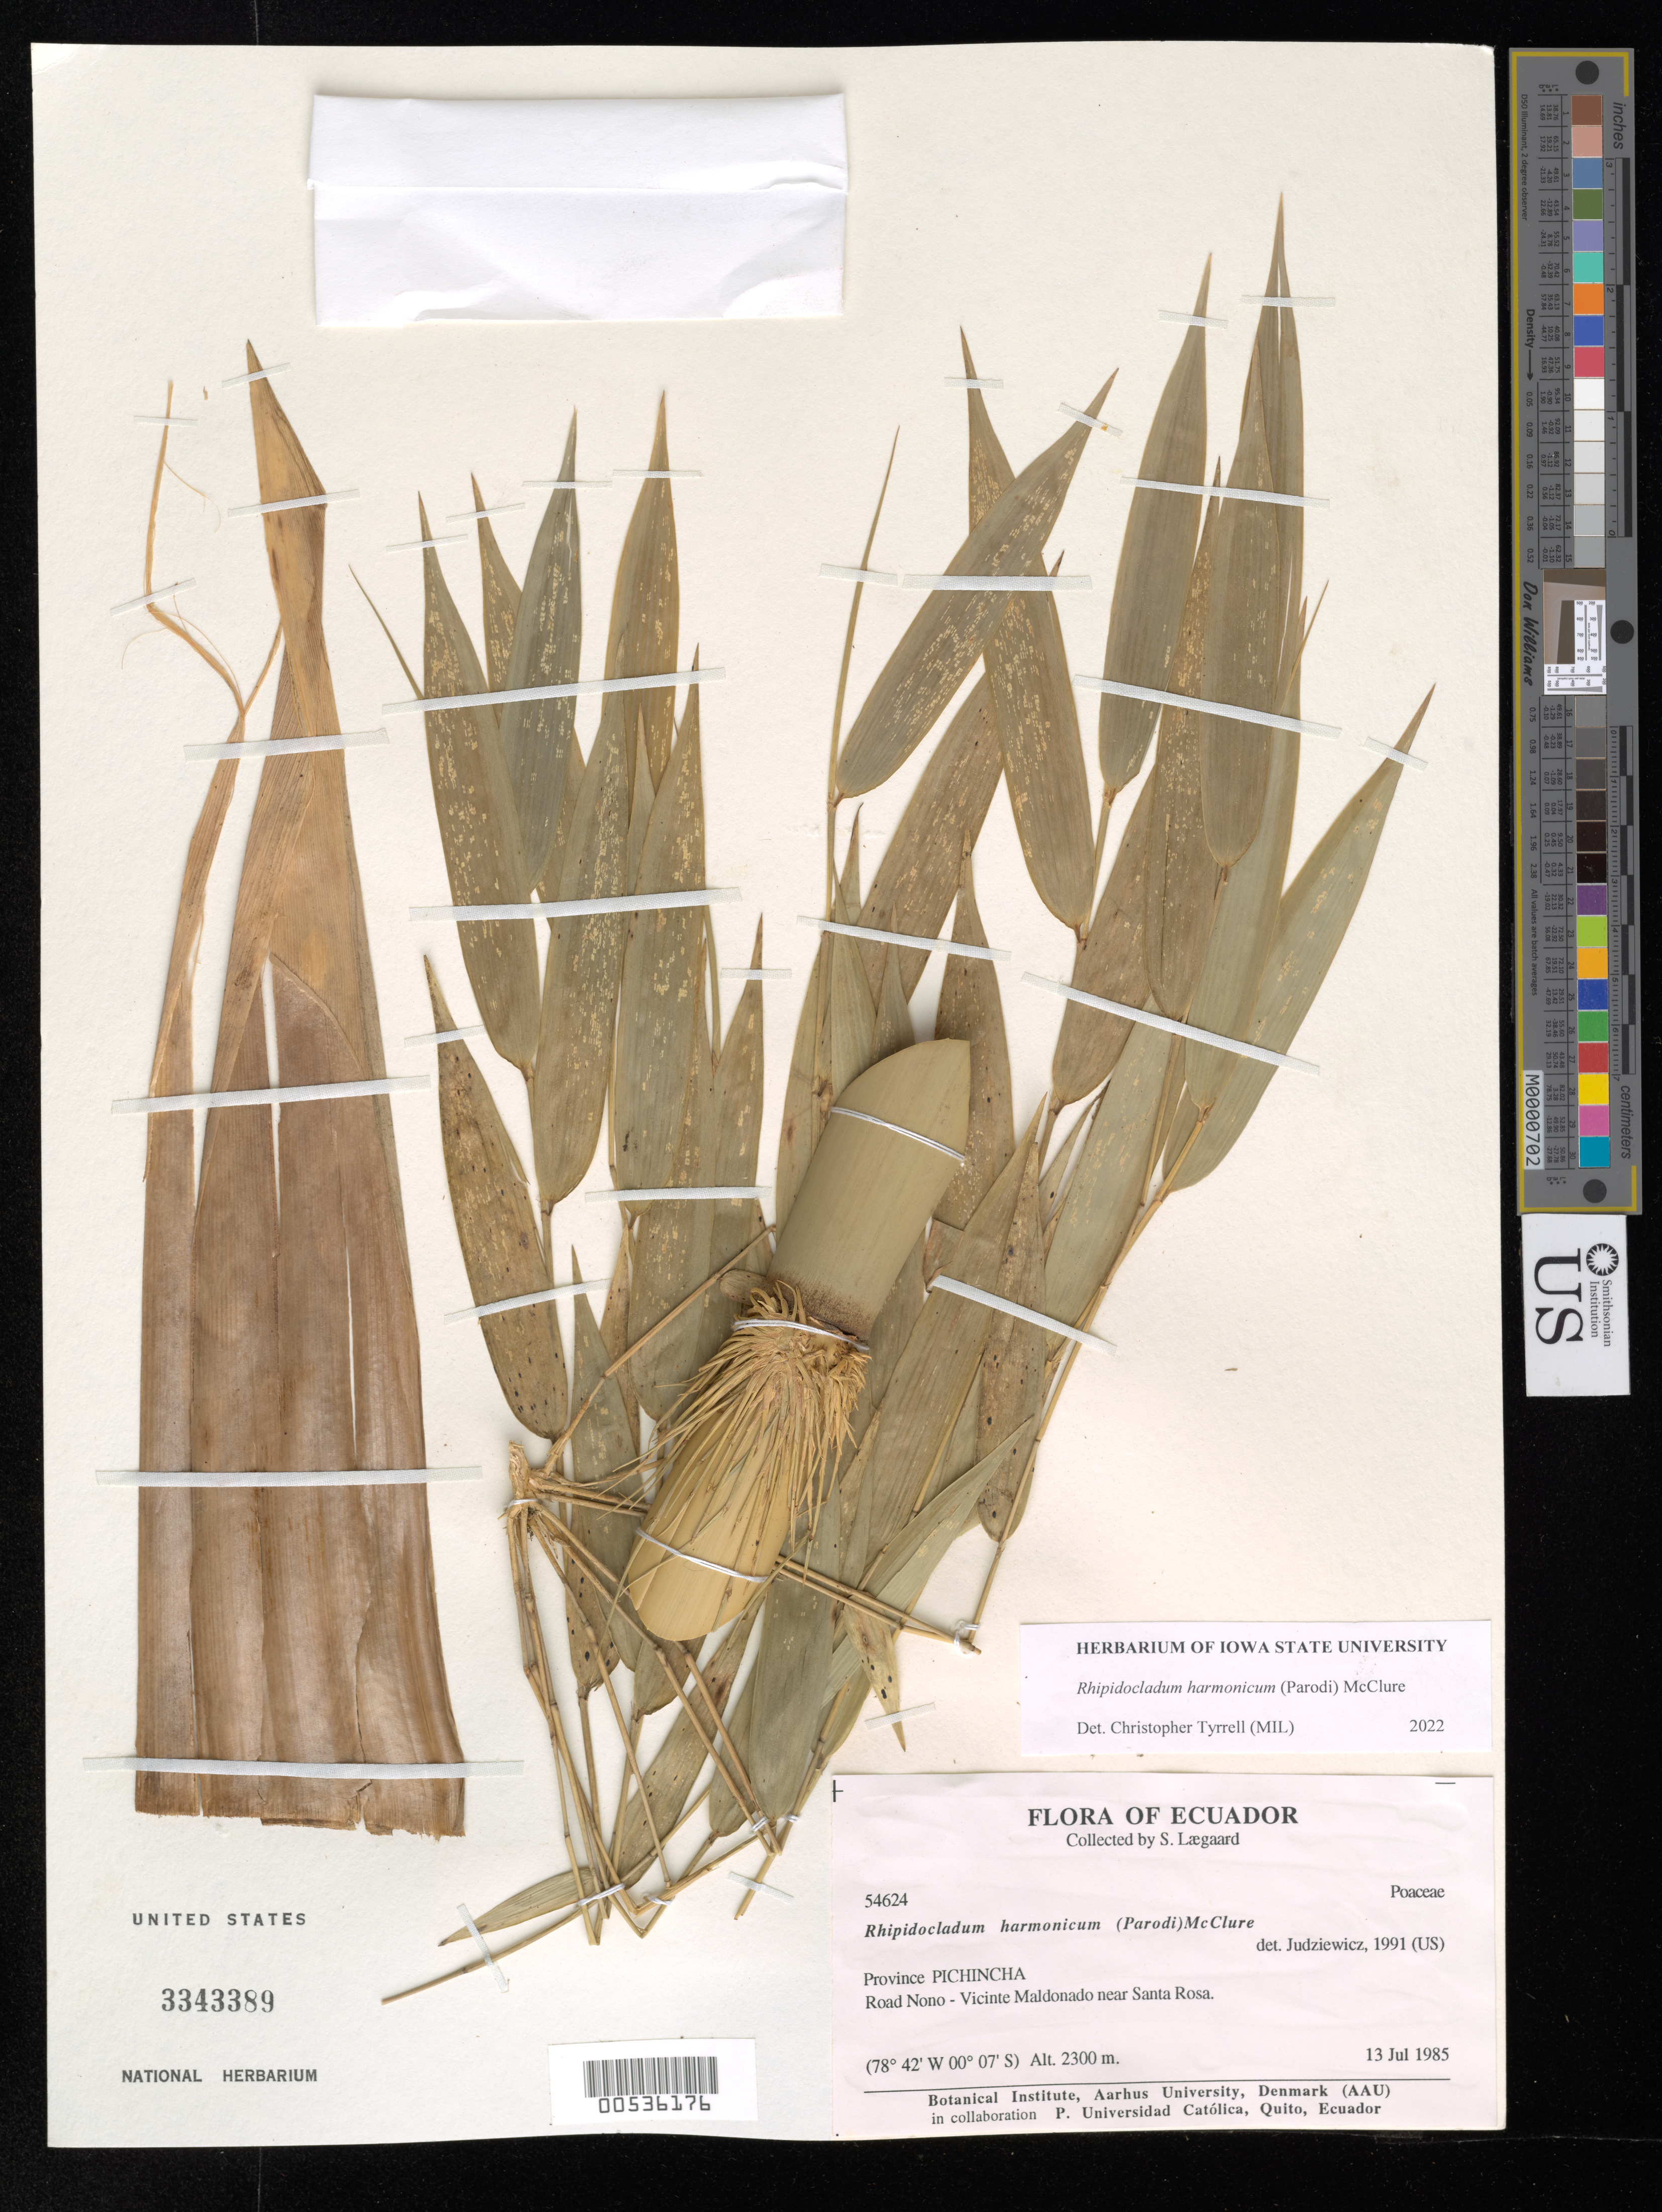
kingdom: Plantae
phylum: Tracheophyta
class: Liliopsida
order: Poales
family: Poaceae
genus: Rhipidocladum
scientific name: Rhipidocladum harmonicum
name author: (Parodi) McClure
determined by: Tyrrell, Christopher D., (MIL), Milwaukee Public Museum (UNITED STATES)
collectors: S. Lægaard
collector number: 54624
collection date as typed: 13 Jul 1985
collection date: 1985-07-13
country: Ecuador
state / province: Pichincha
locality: Road nono-vicinte Maldonado near Santa Rosa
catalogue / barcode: US 3343389